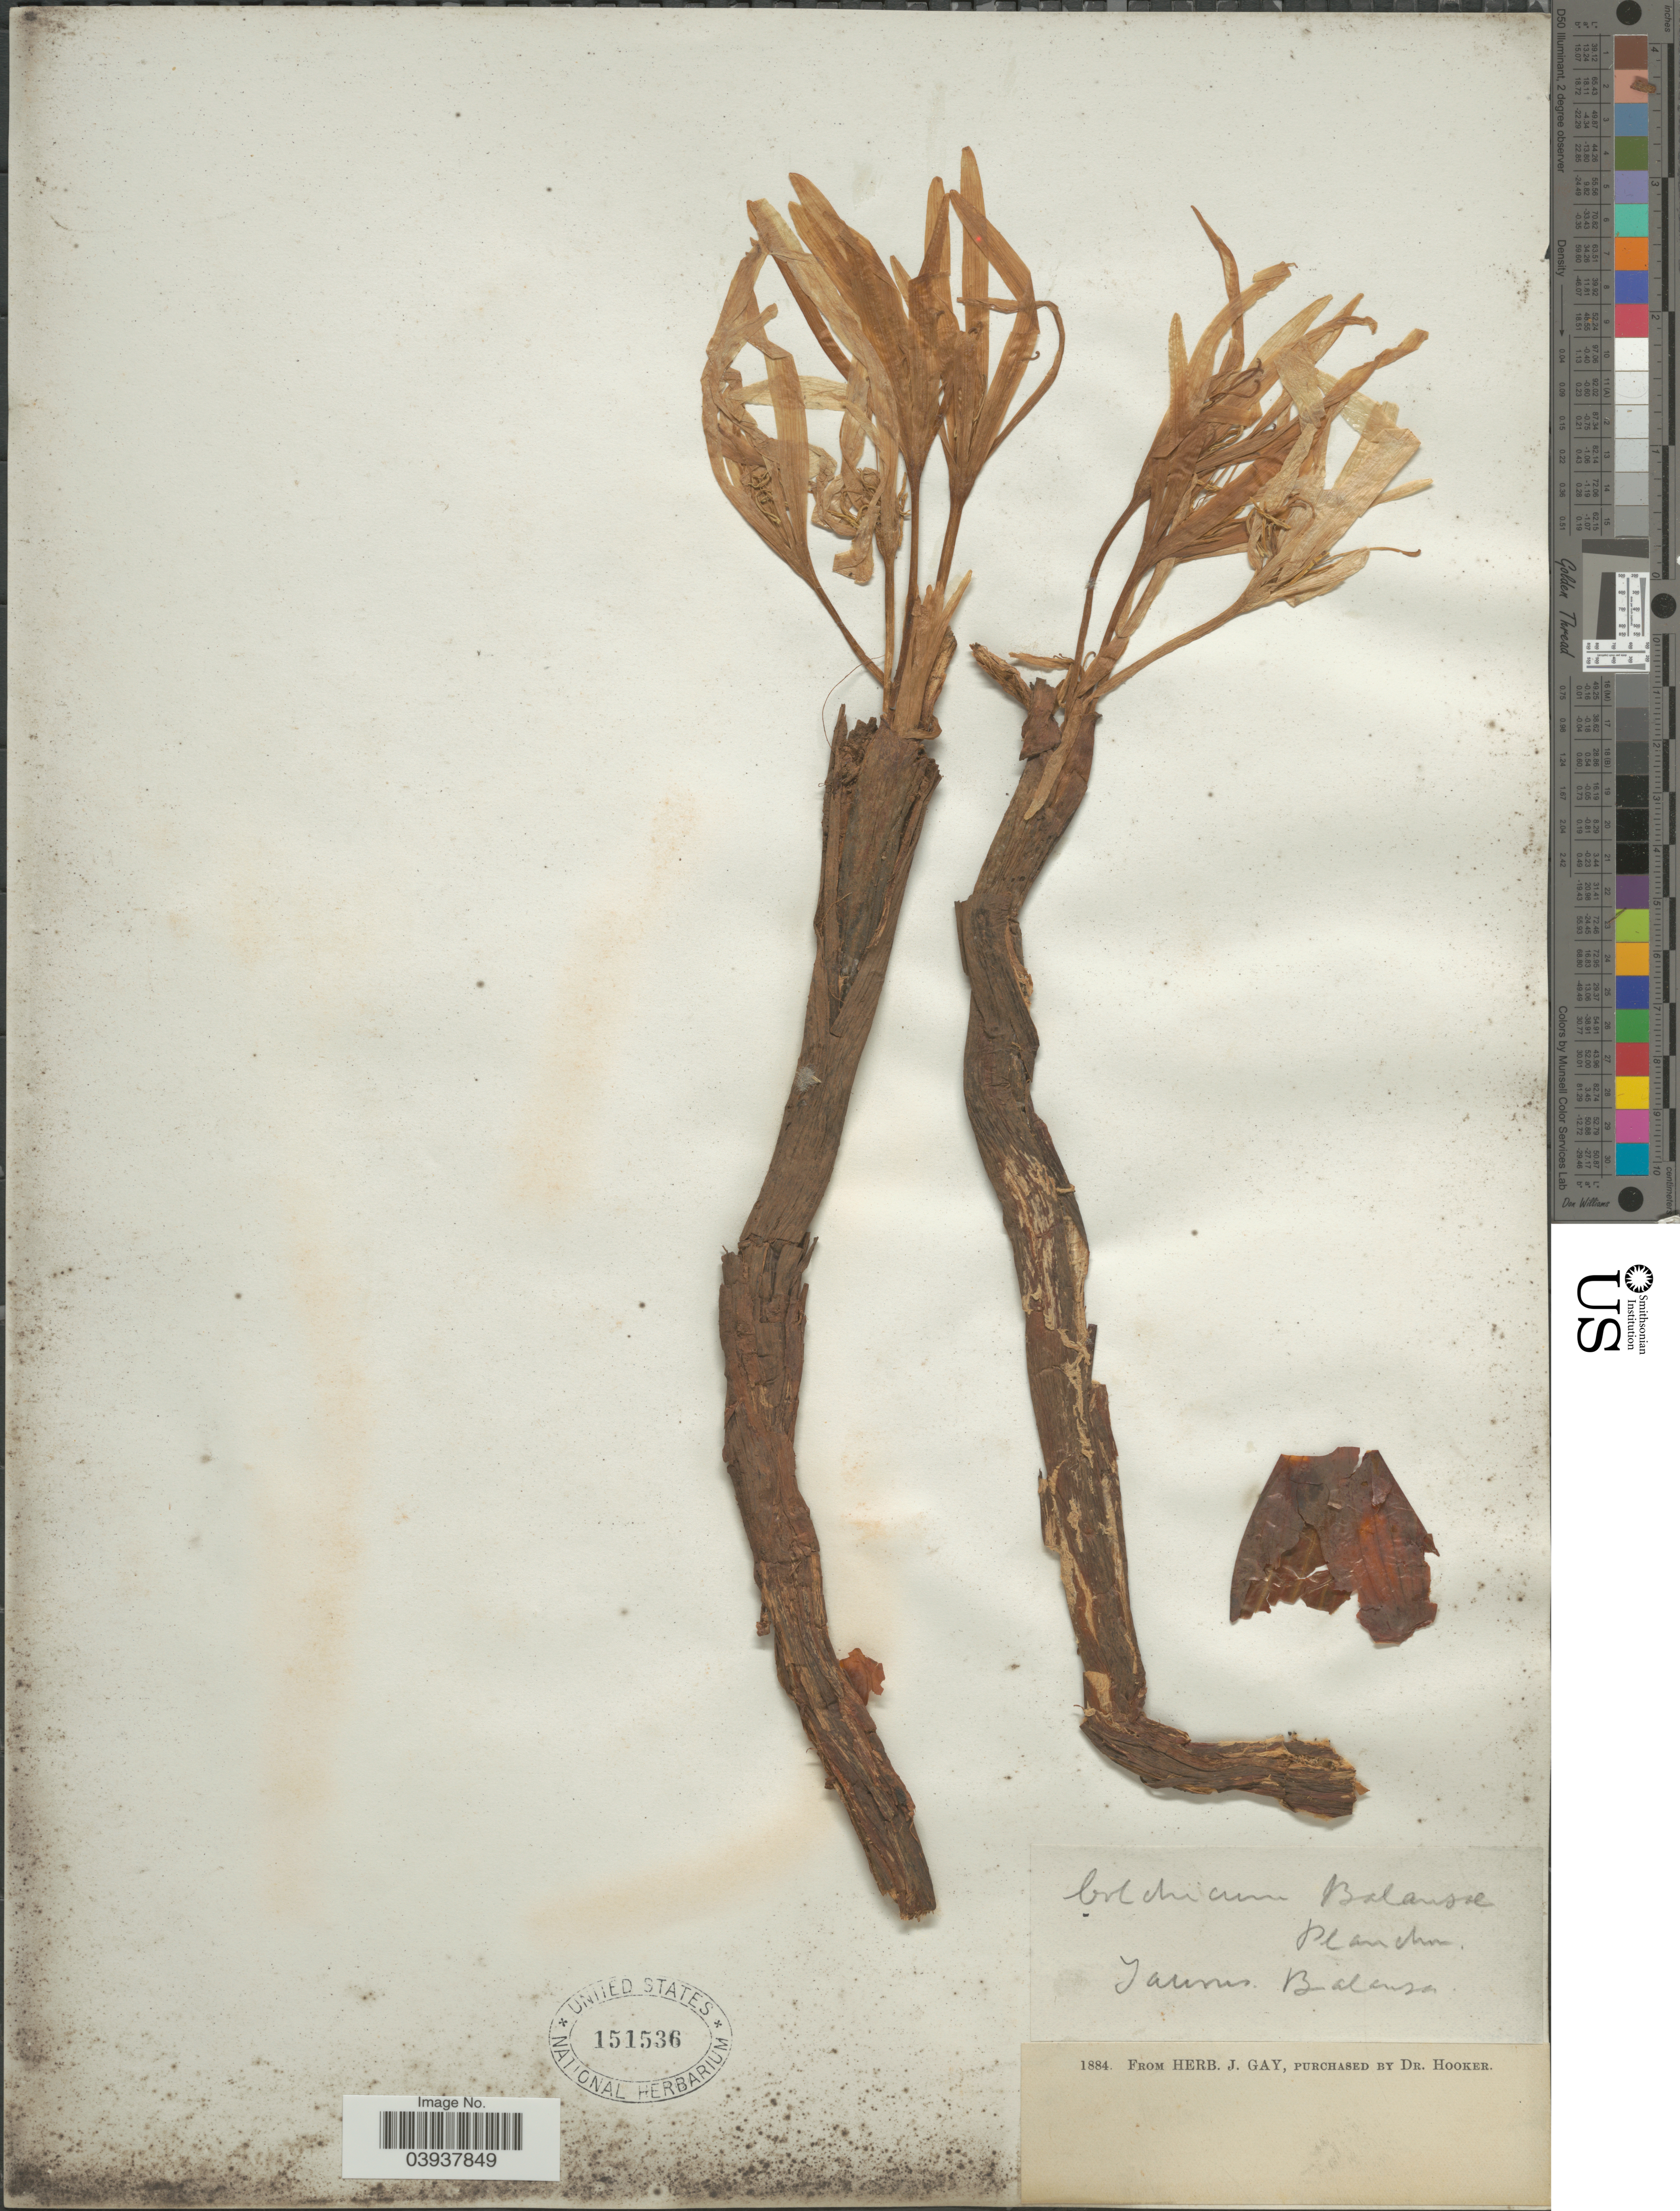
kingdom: Plantae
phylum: Tracheophyta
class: Liliopsida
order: Liliales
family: Colchicaceae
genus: Colchicum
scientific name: Colchicum balansae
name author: Planch.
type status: Possible Type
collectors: -. Balansa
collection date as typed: "1884" is date specimen received, not collection date!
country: Turkey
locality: Taurus.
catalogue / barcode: US 151536